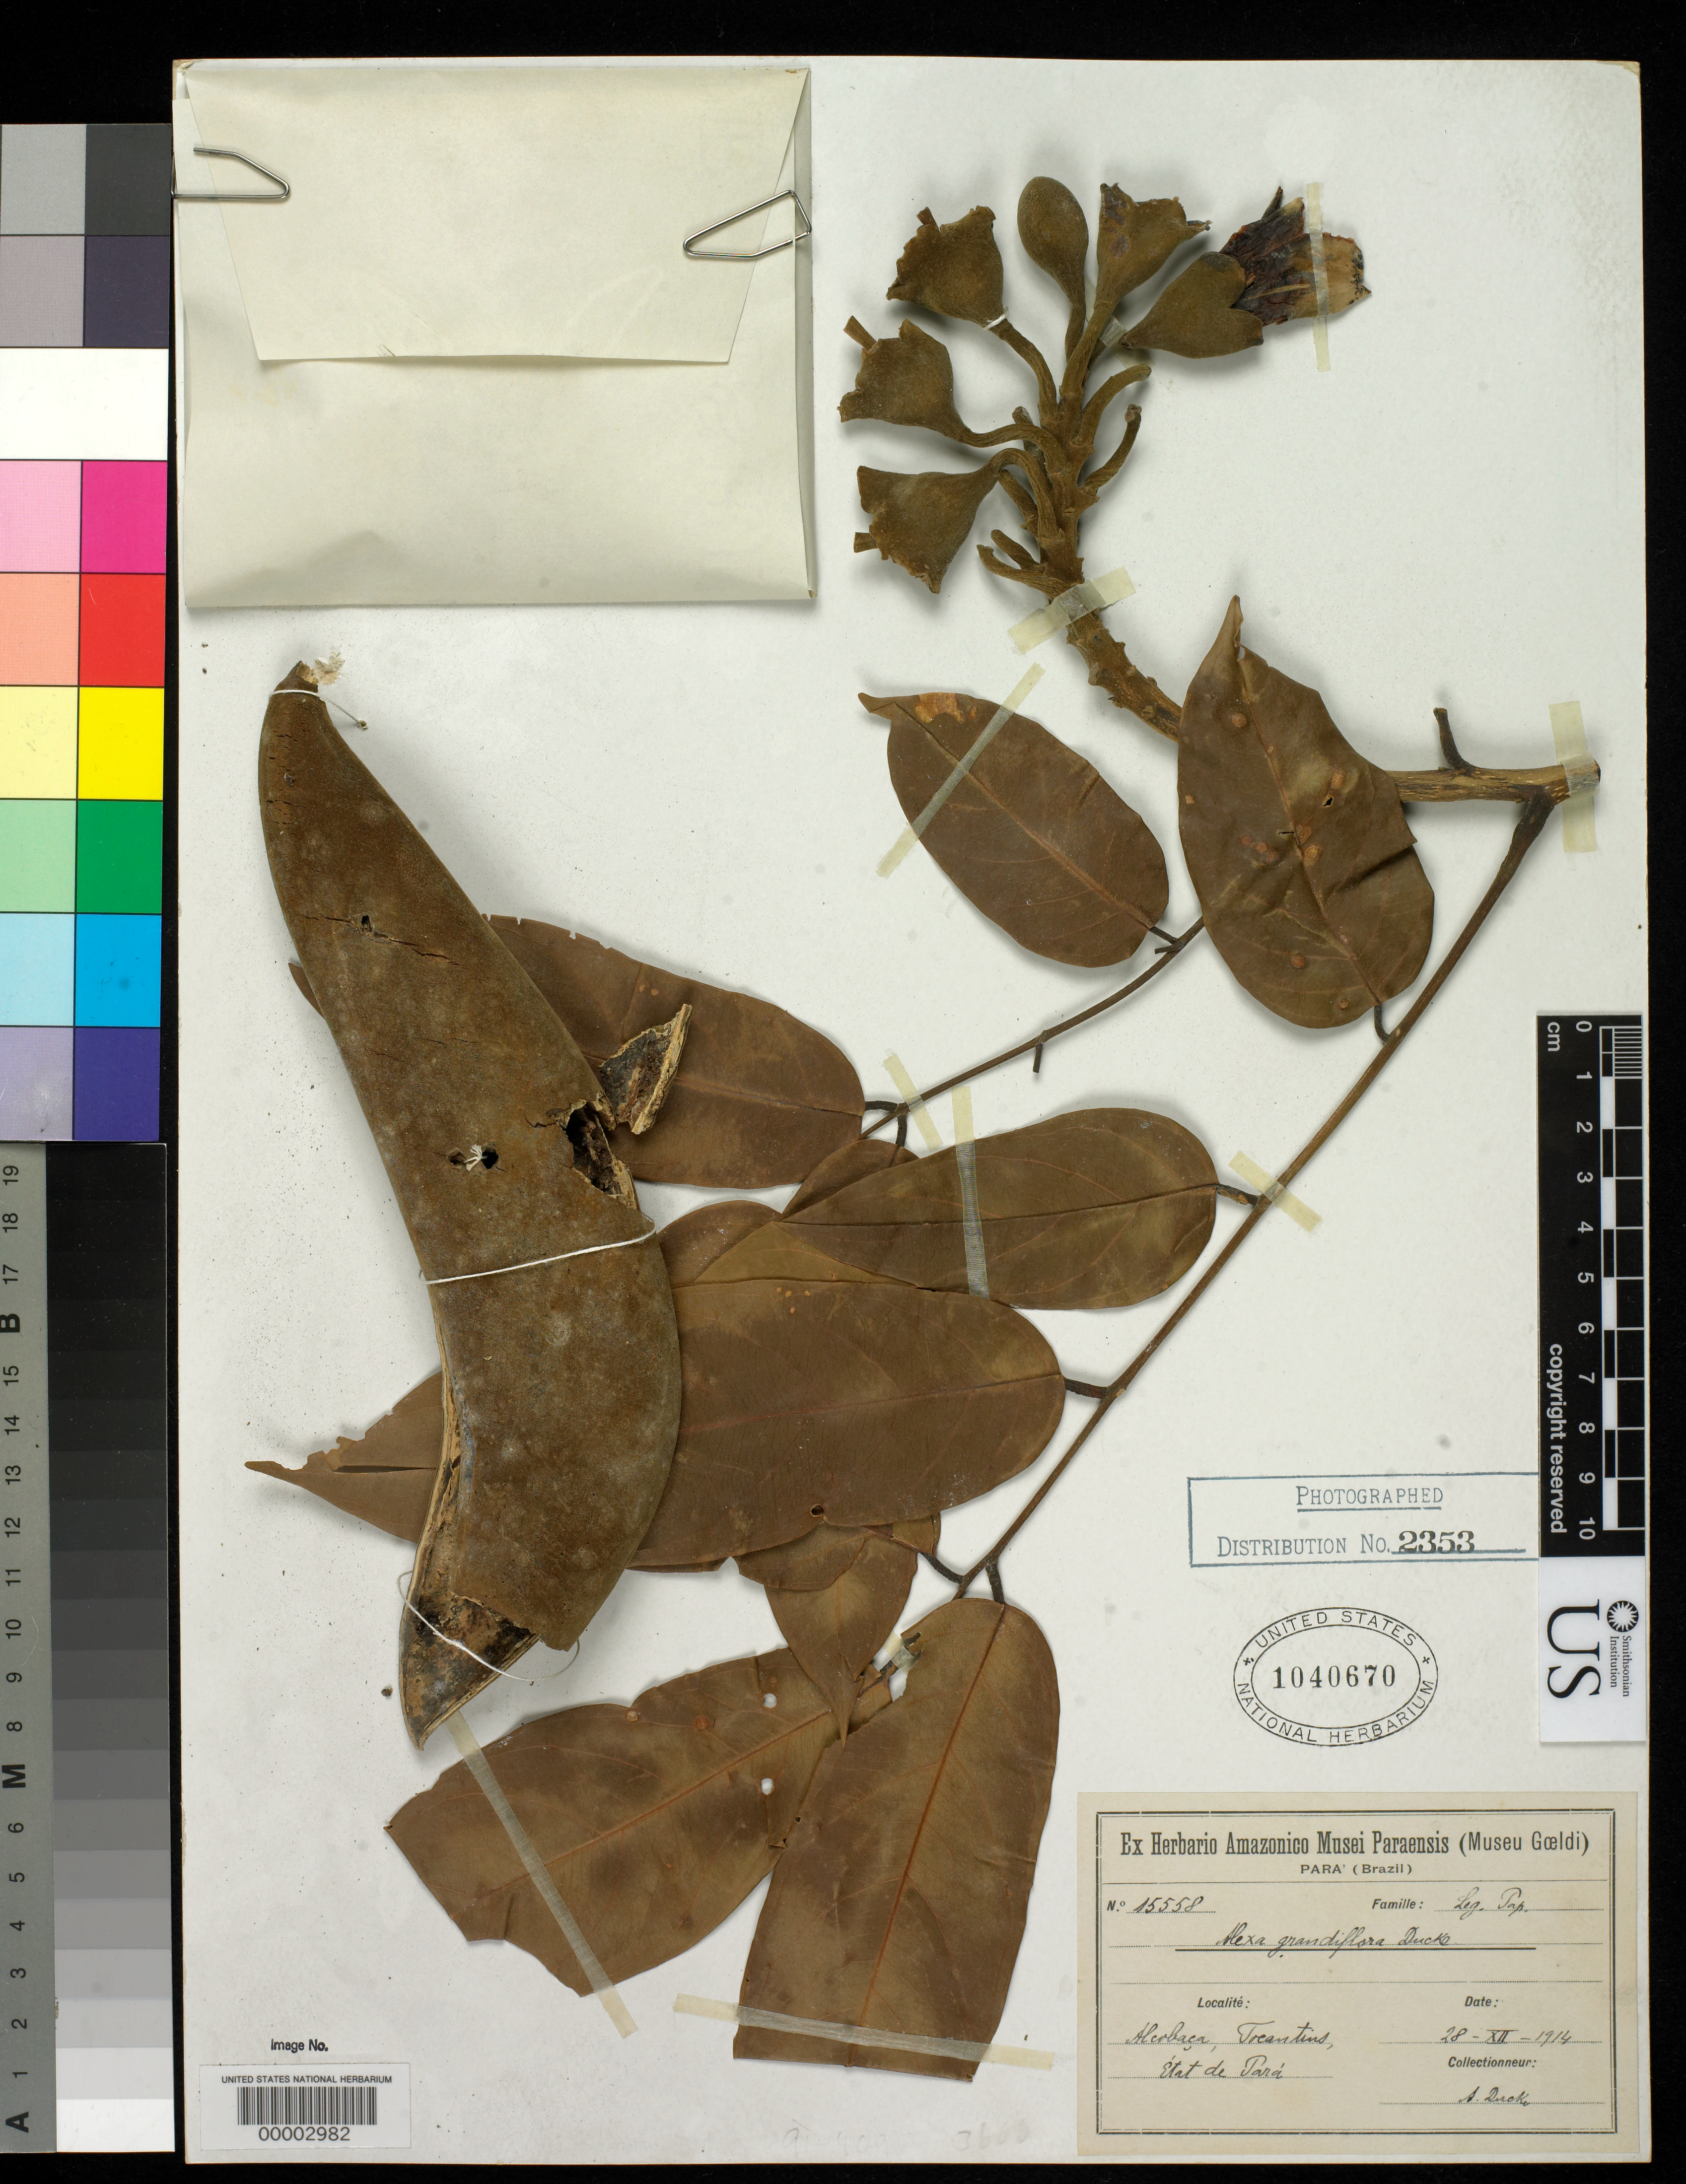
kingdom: Plantae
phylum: Tracheophyta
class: Magnoliopsida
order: Fabales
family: Fabaceae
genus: Alexa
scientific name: Alexa grandiflora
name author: Ducke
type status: Isotype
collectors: A. Ducke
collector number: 15558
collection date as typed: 28 Dec 1914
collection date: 1914-12-28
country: Brazil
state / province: Pará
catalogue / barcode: US 1040670